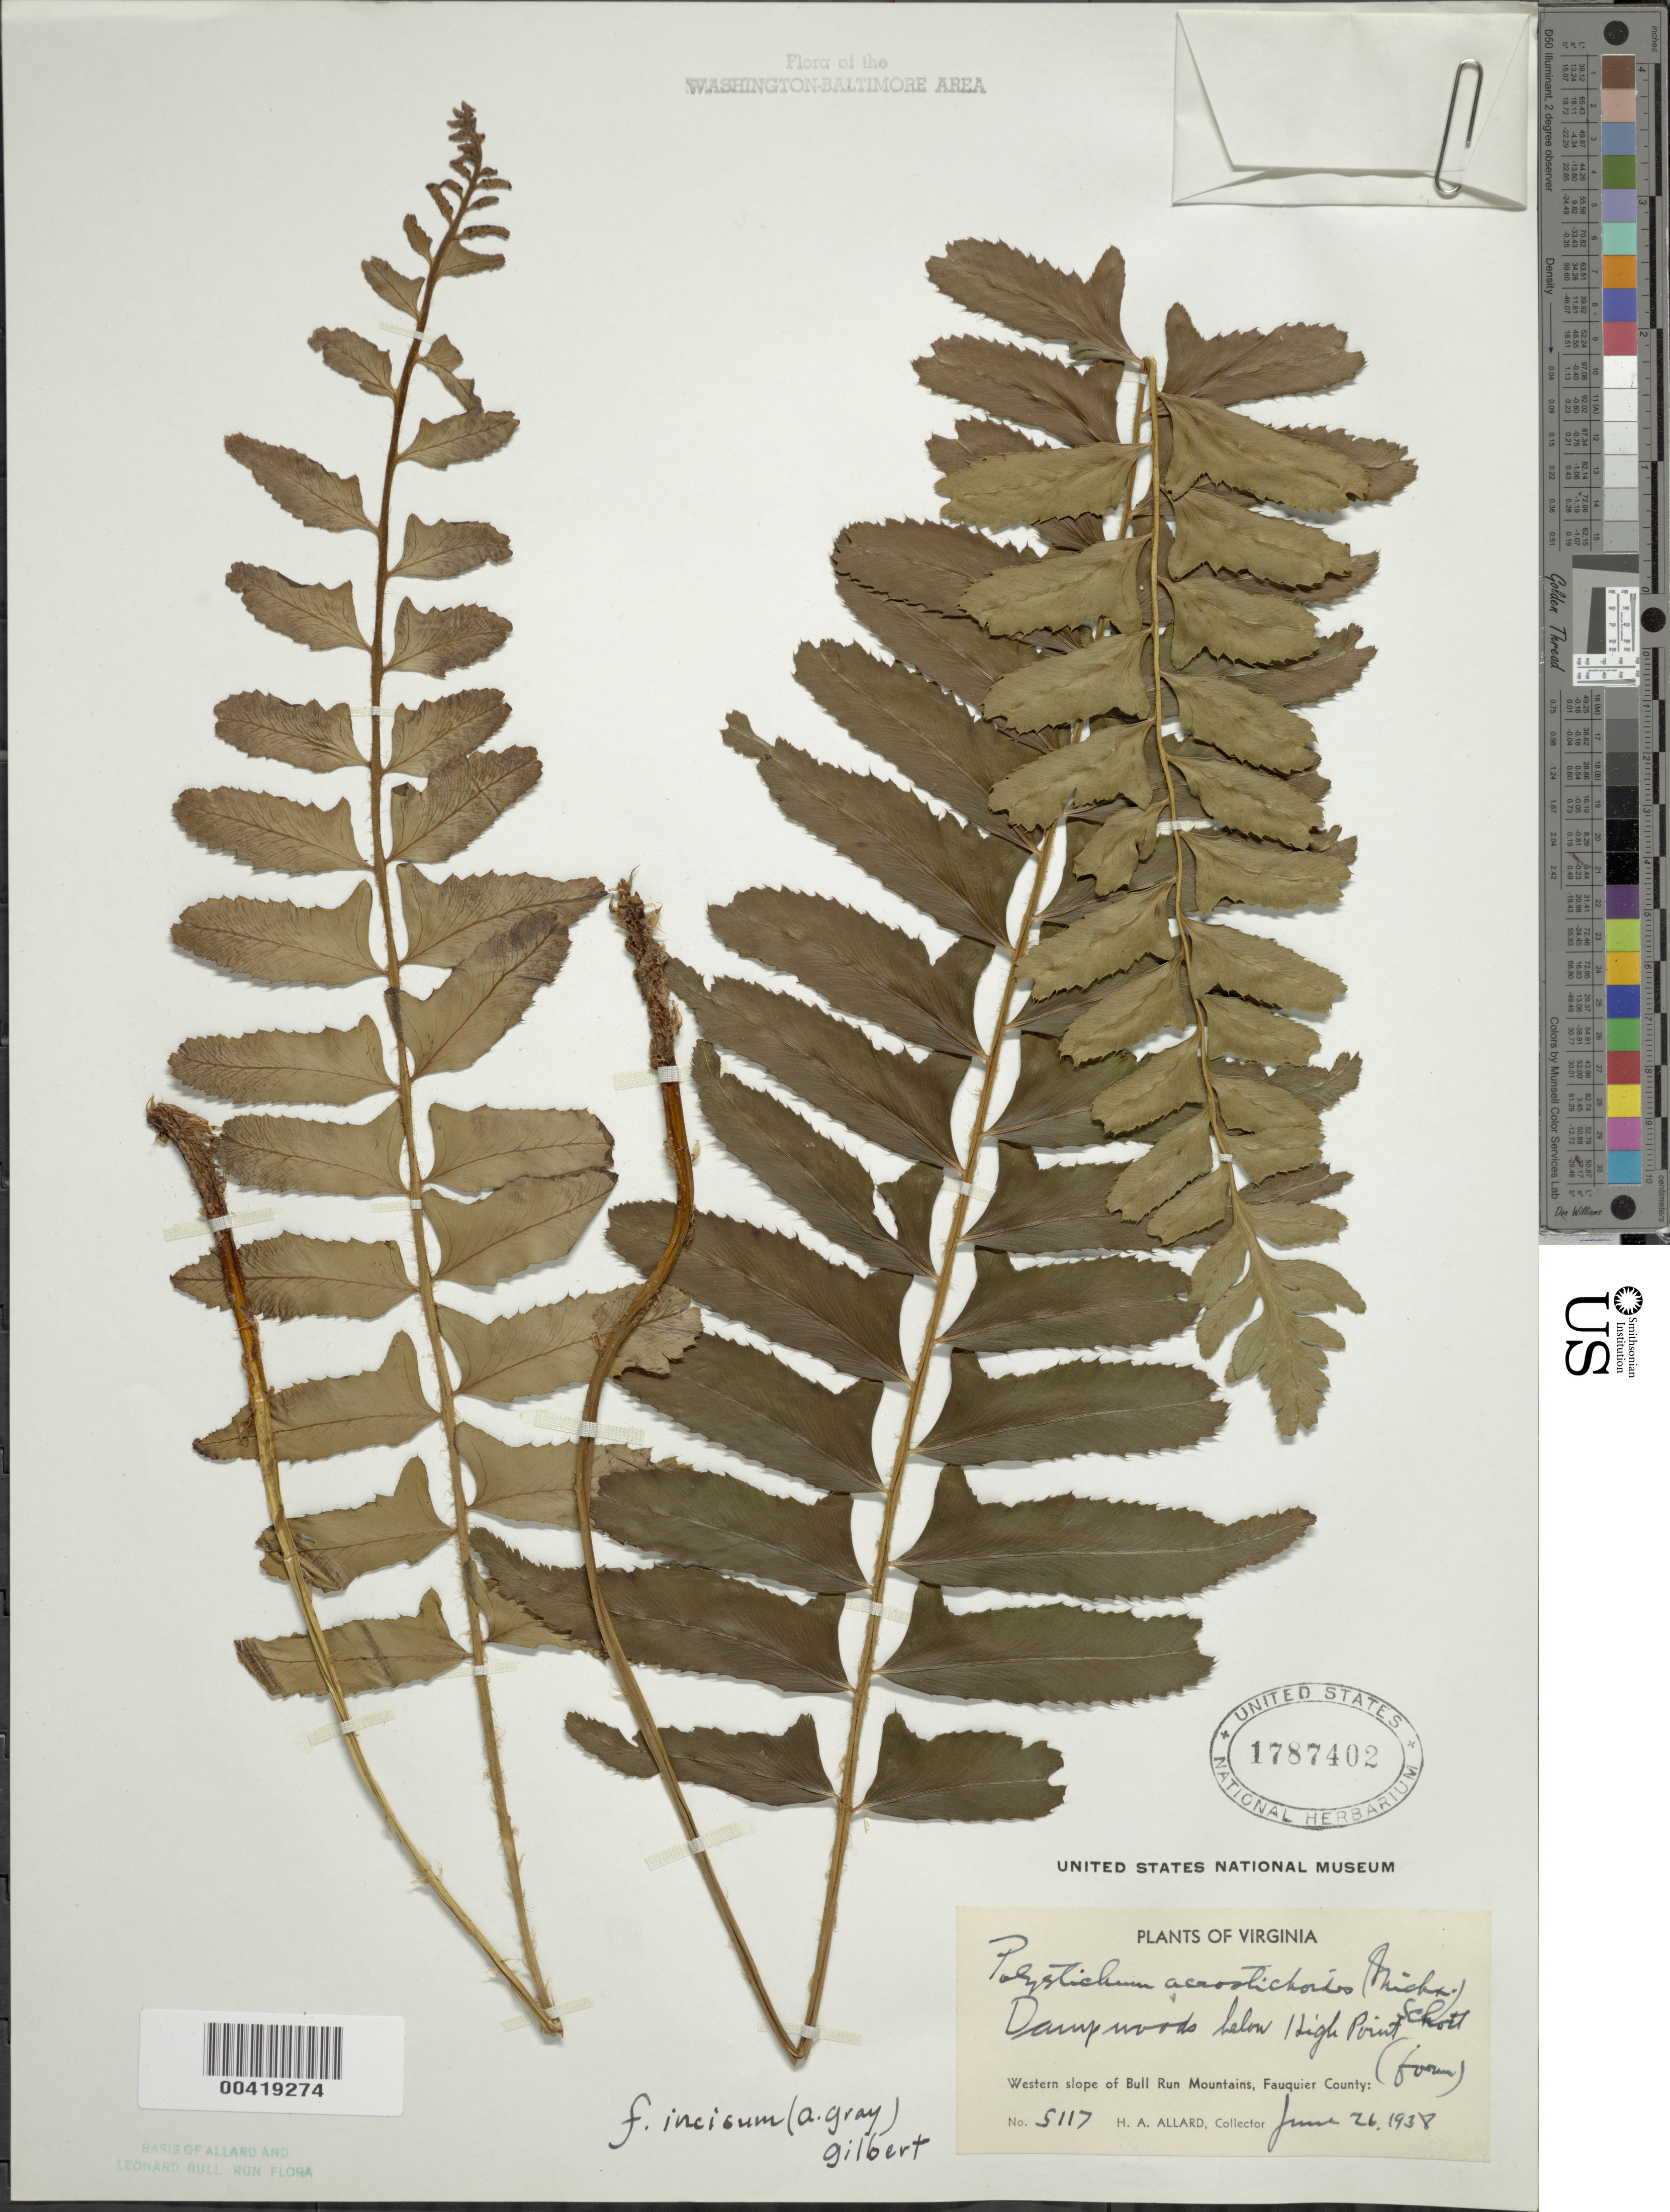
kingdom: Plantae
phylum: Tracheophyta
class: Polypodiopsida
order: Polypodiales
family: Dryopteridaceae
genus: Polystichum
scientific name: Polystichum acrostichoides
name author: (Michx.) Schott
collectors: H. A. Allard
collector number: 5117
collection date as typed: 26 Jun 1938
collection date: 1938-06-26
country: United States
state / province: Virginia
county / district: Fauquier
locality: below High Point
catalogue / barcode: US 1787402